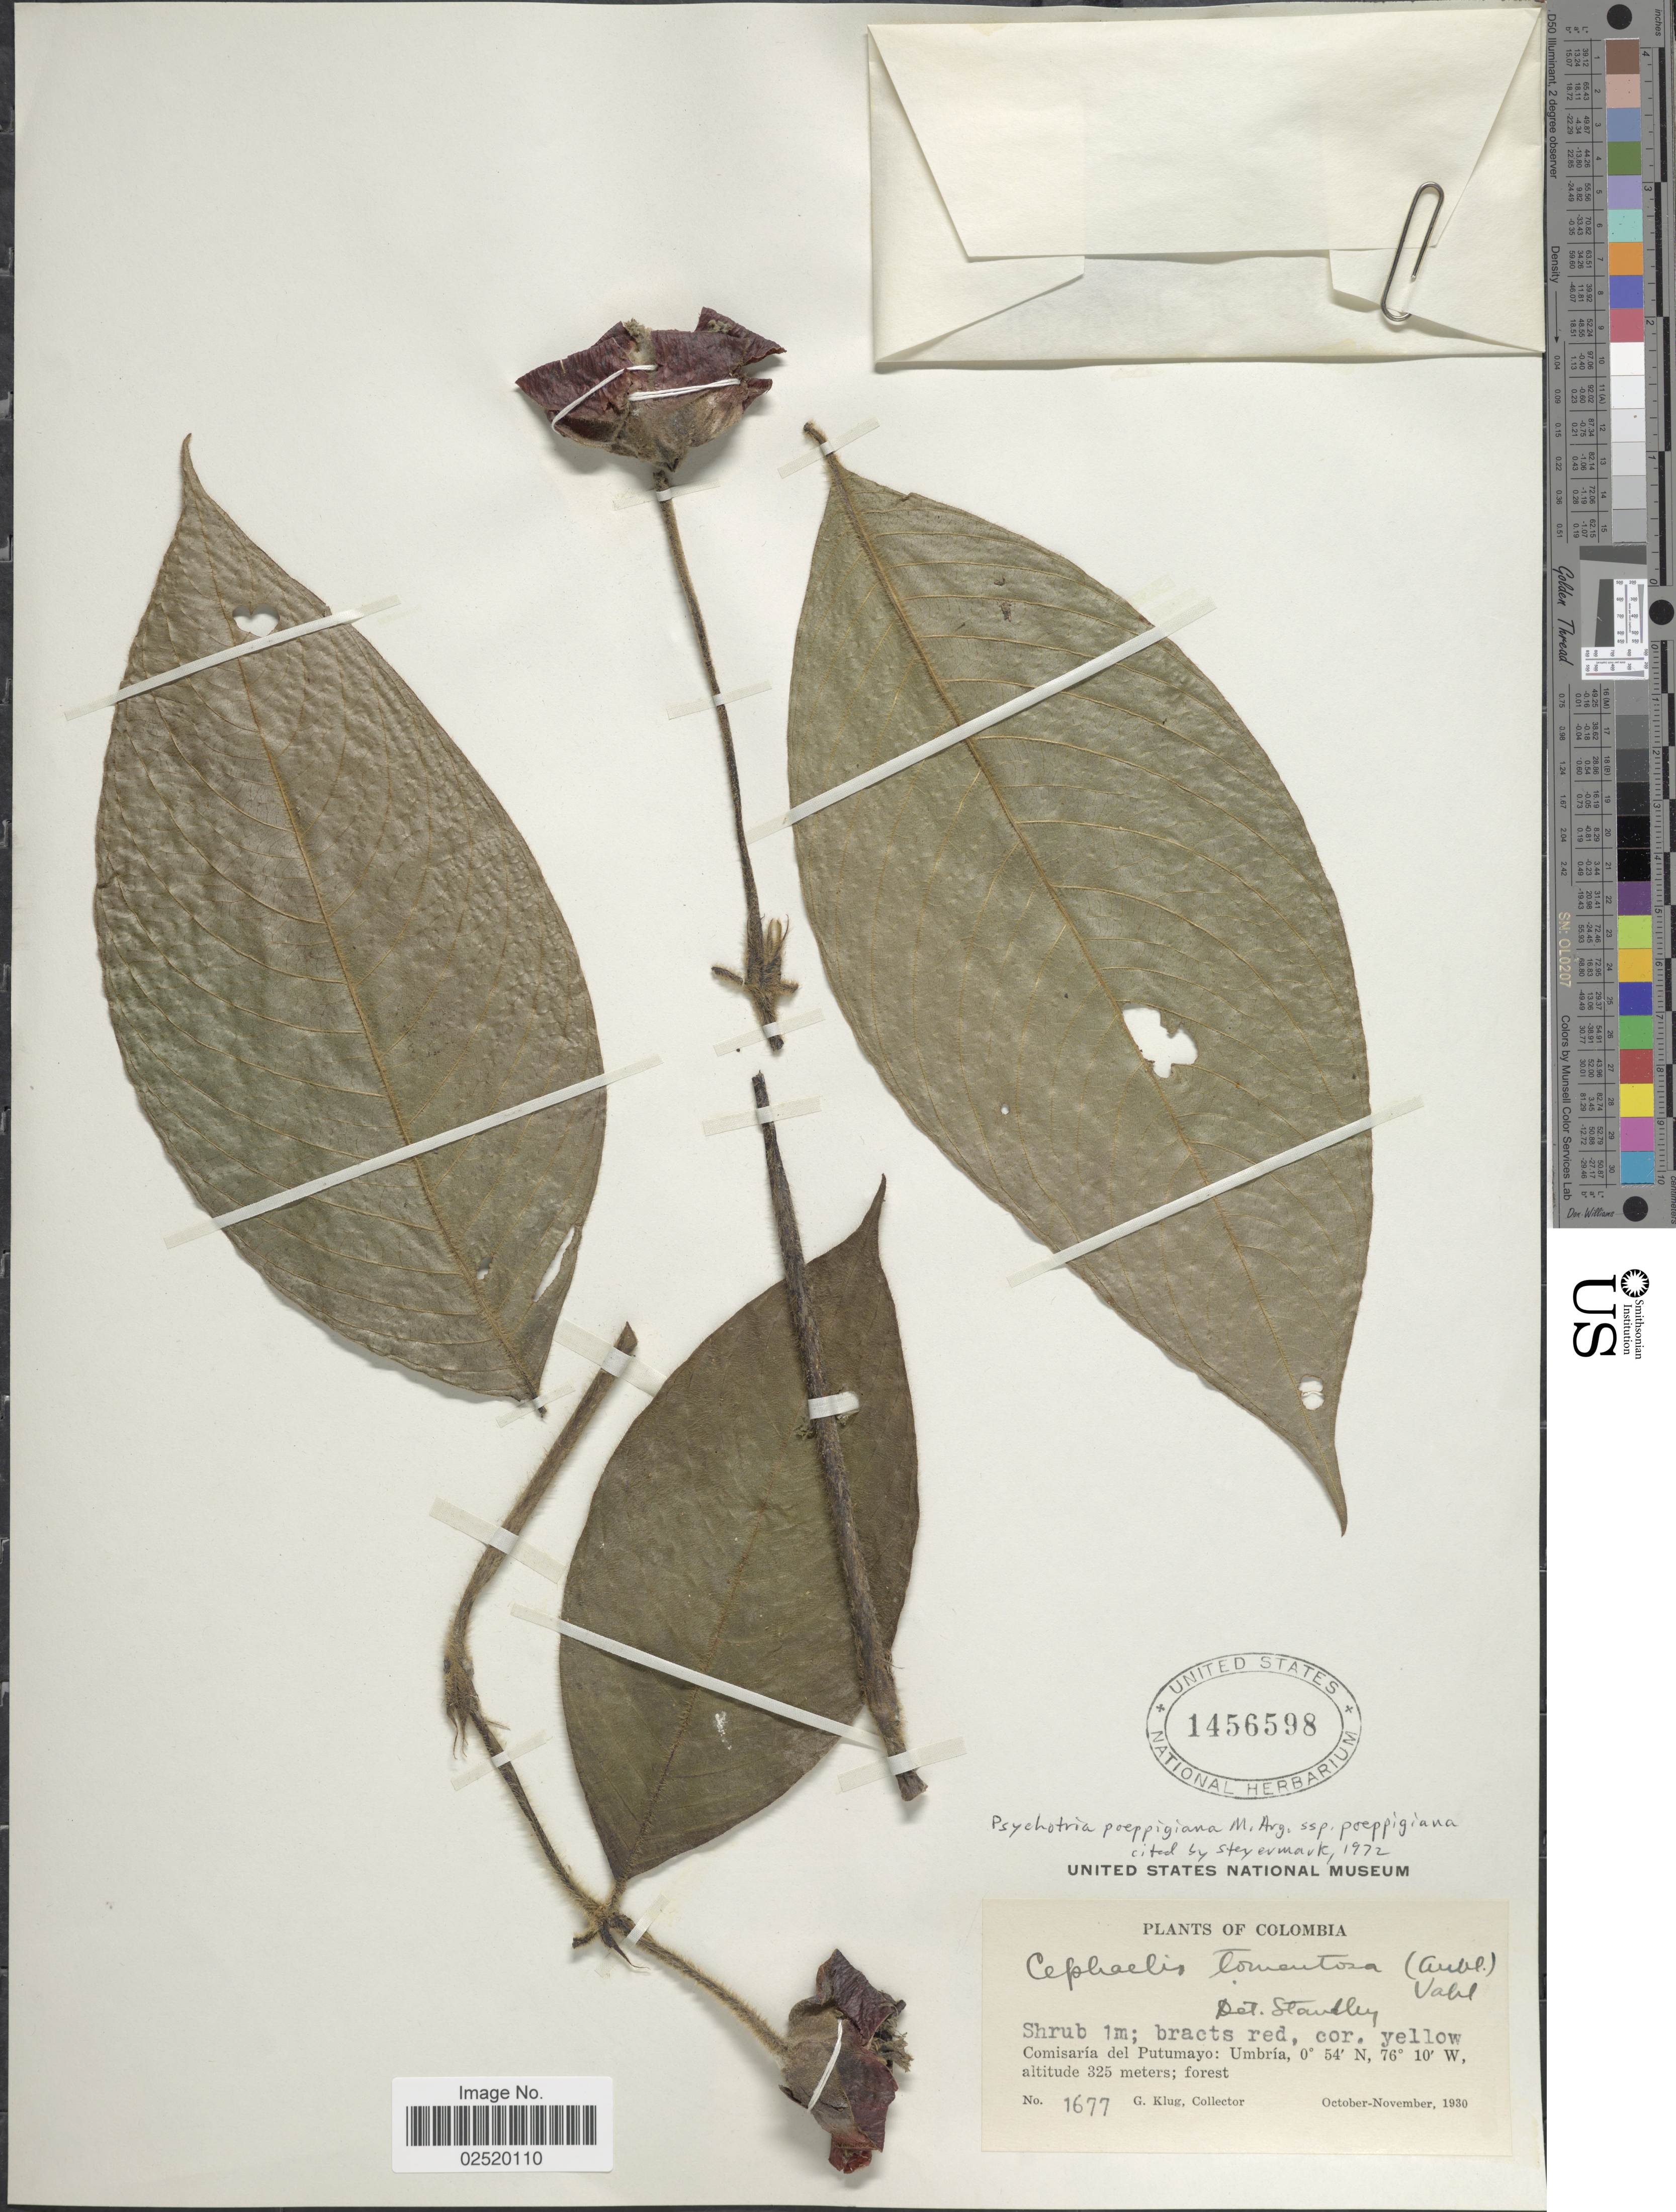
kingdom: Plantae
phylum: Tracheophyta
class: Magnoliopsida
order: Gentianales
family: Rubiaceae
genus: Psychotria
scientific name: Psychotria poeppigiana subsp. poeppigiana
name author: Müll. Arg.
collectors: G. Klug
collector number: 1677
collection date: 1930-10/1930-11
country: Colombia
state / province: Putumayo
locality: Comisaria del Putumayo: Umbria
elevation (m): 325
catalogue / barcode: US 1456598